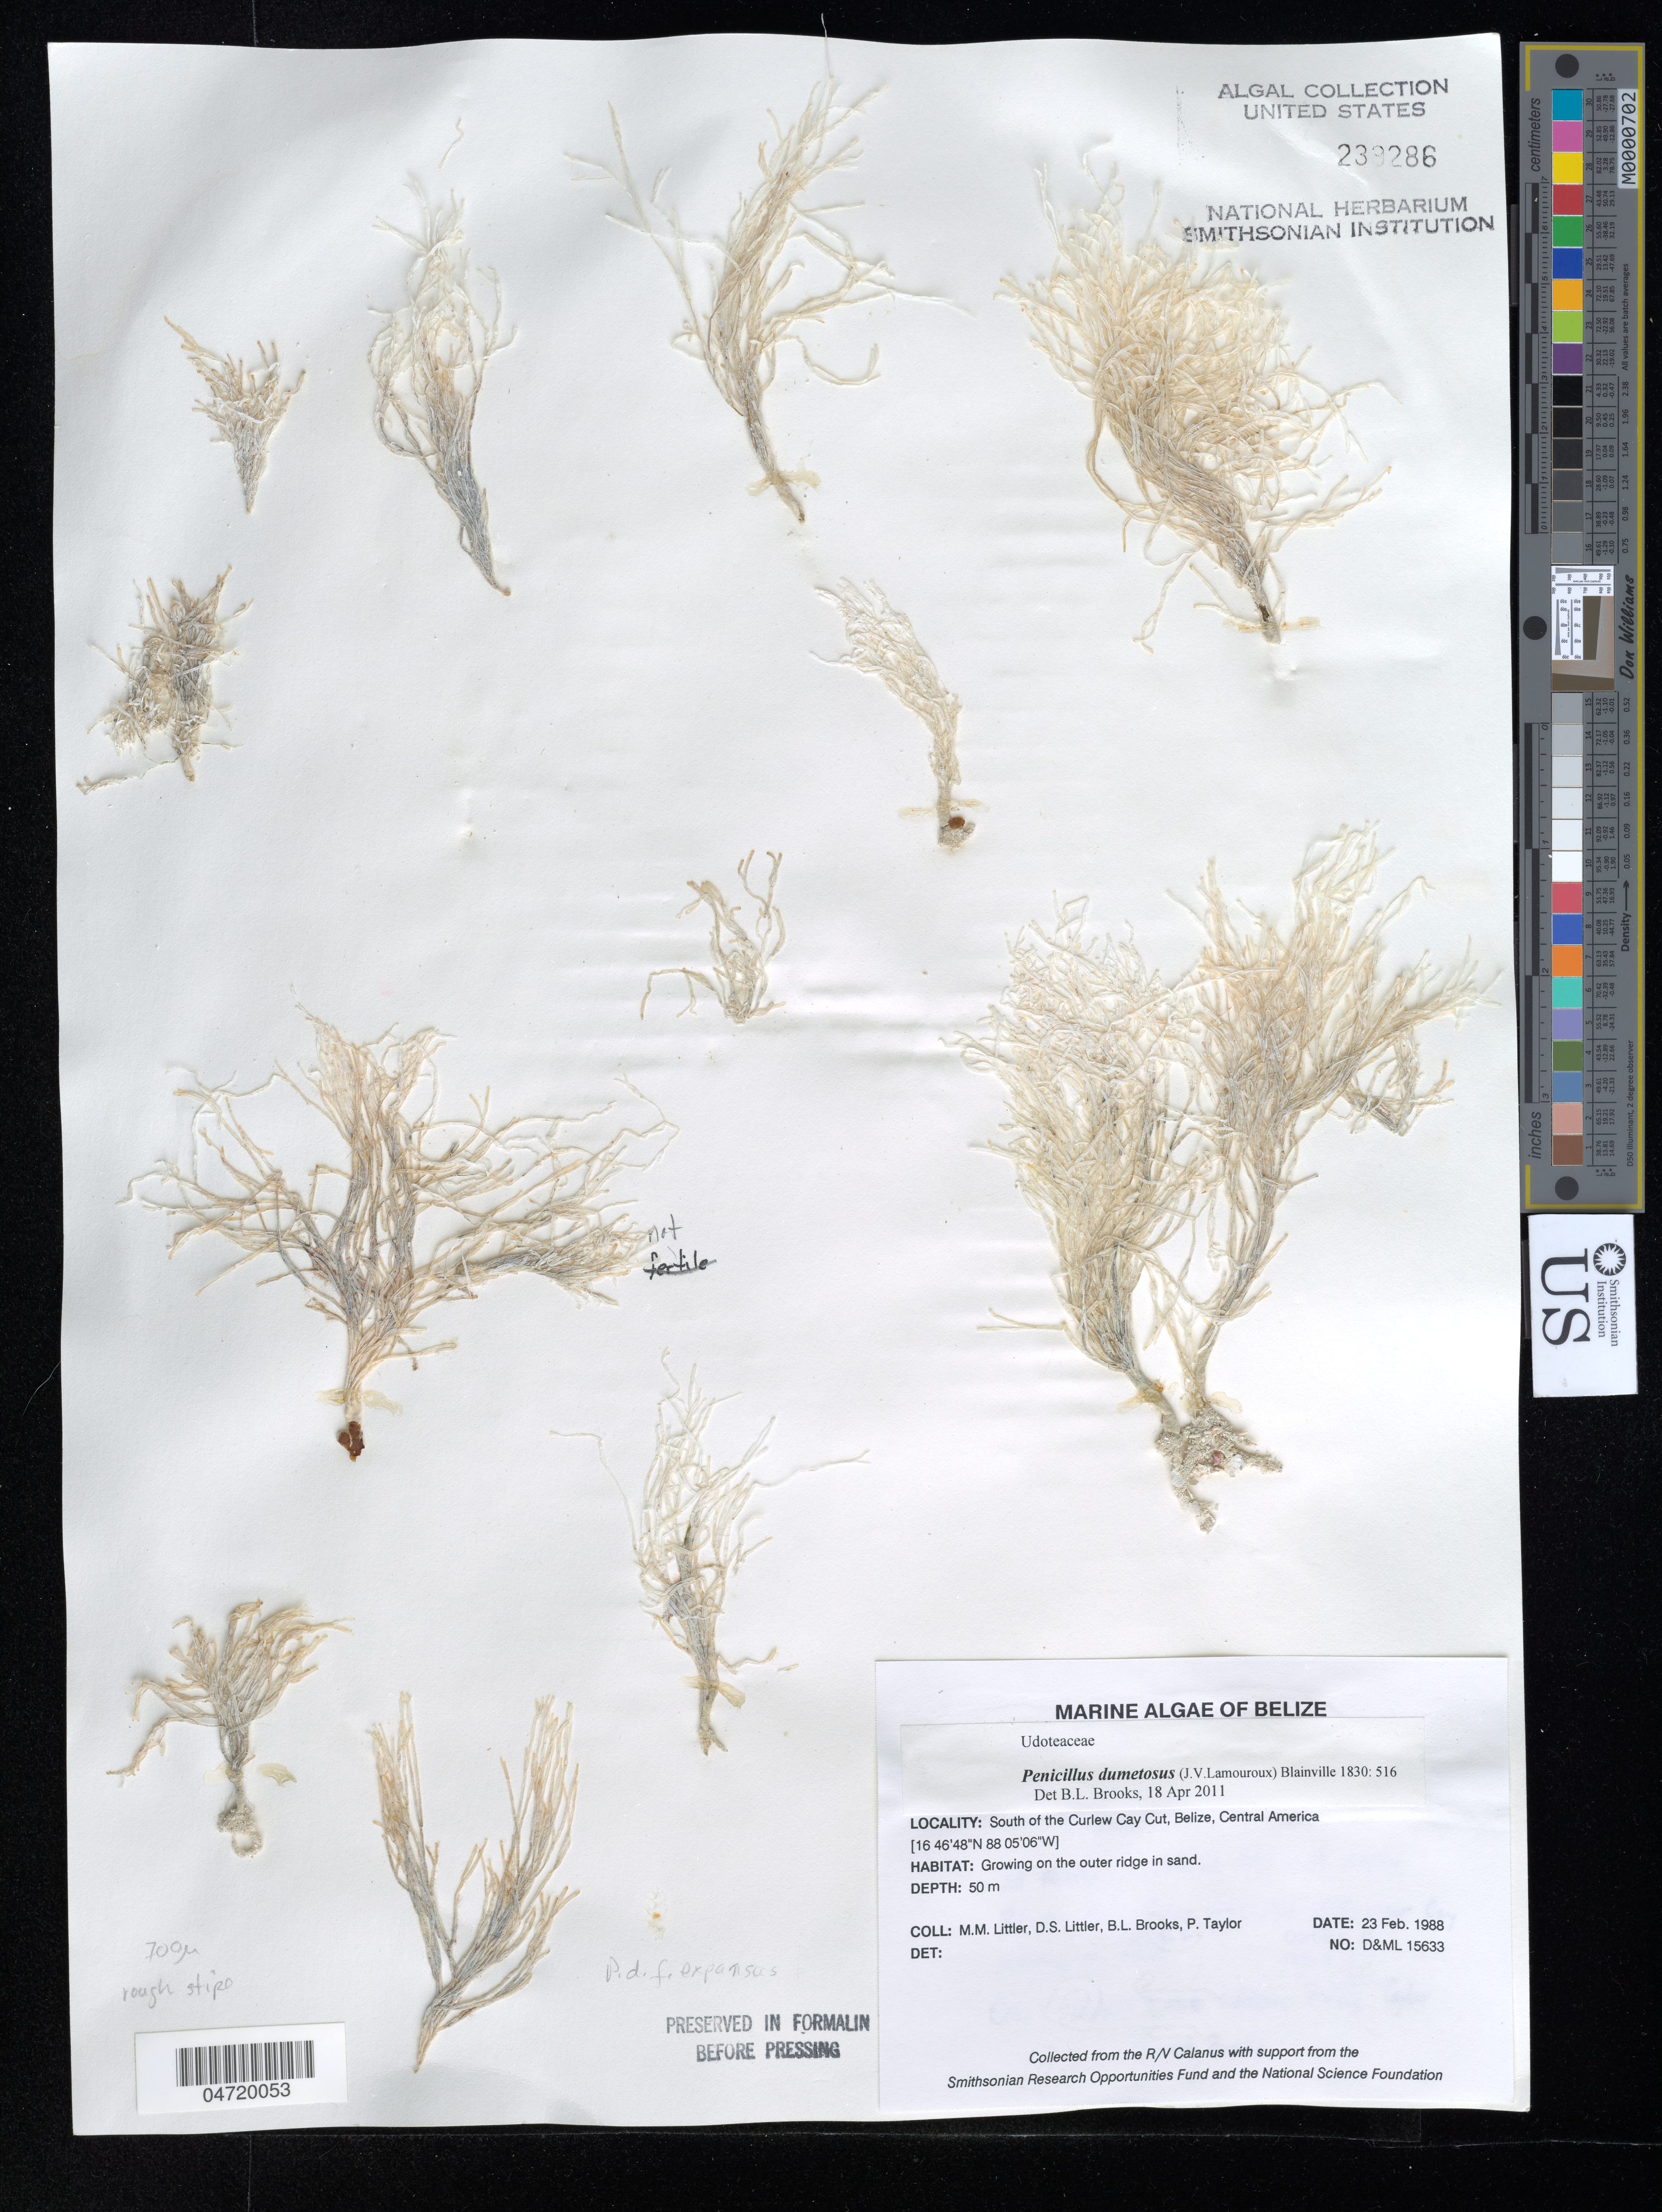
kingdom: Plantae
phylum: Chlorophyta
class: Ulvophyceae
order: Bryopsidales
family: Udoteaceae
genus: Penicillus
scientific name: Penicillus dumetosus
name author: (J.V.Lamouroux) Blainville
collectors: M. M. Littler, D. S. Littler, B. Brooks & P. Taylor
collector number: D&ML 15633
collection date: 1988-02-23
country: Belize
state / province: Belize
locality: South of the Curlew Cay Cut.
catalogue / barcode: US 239286